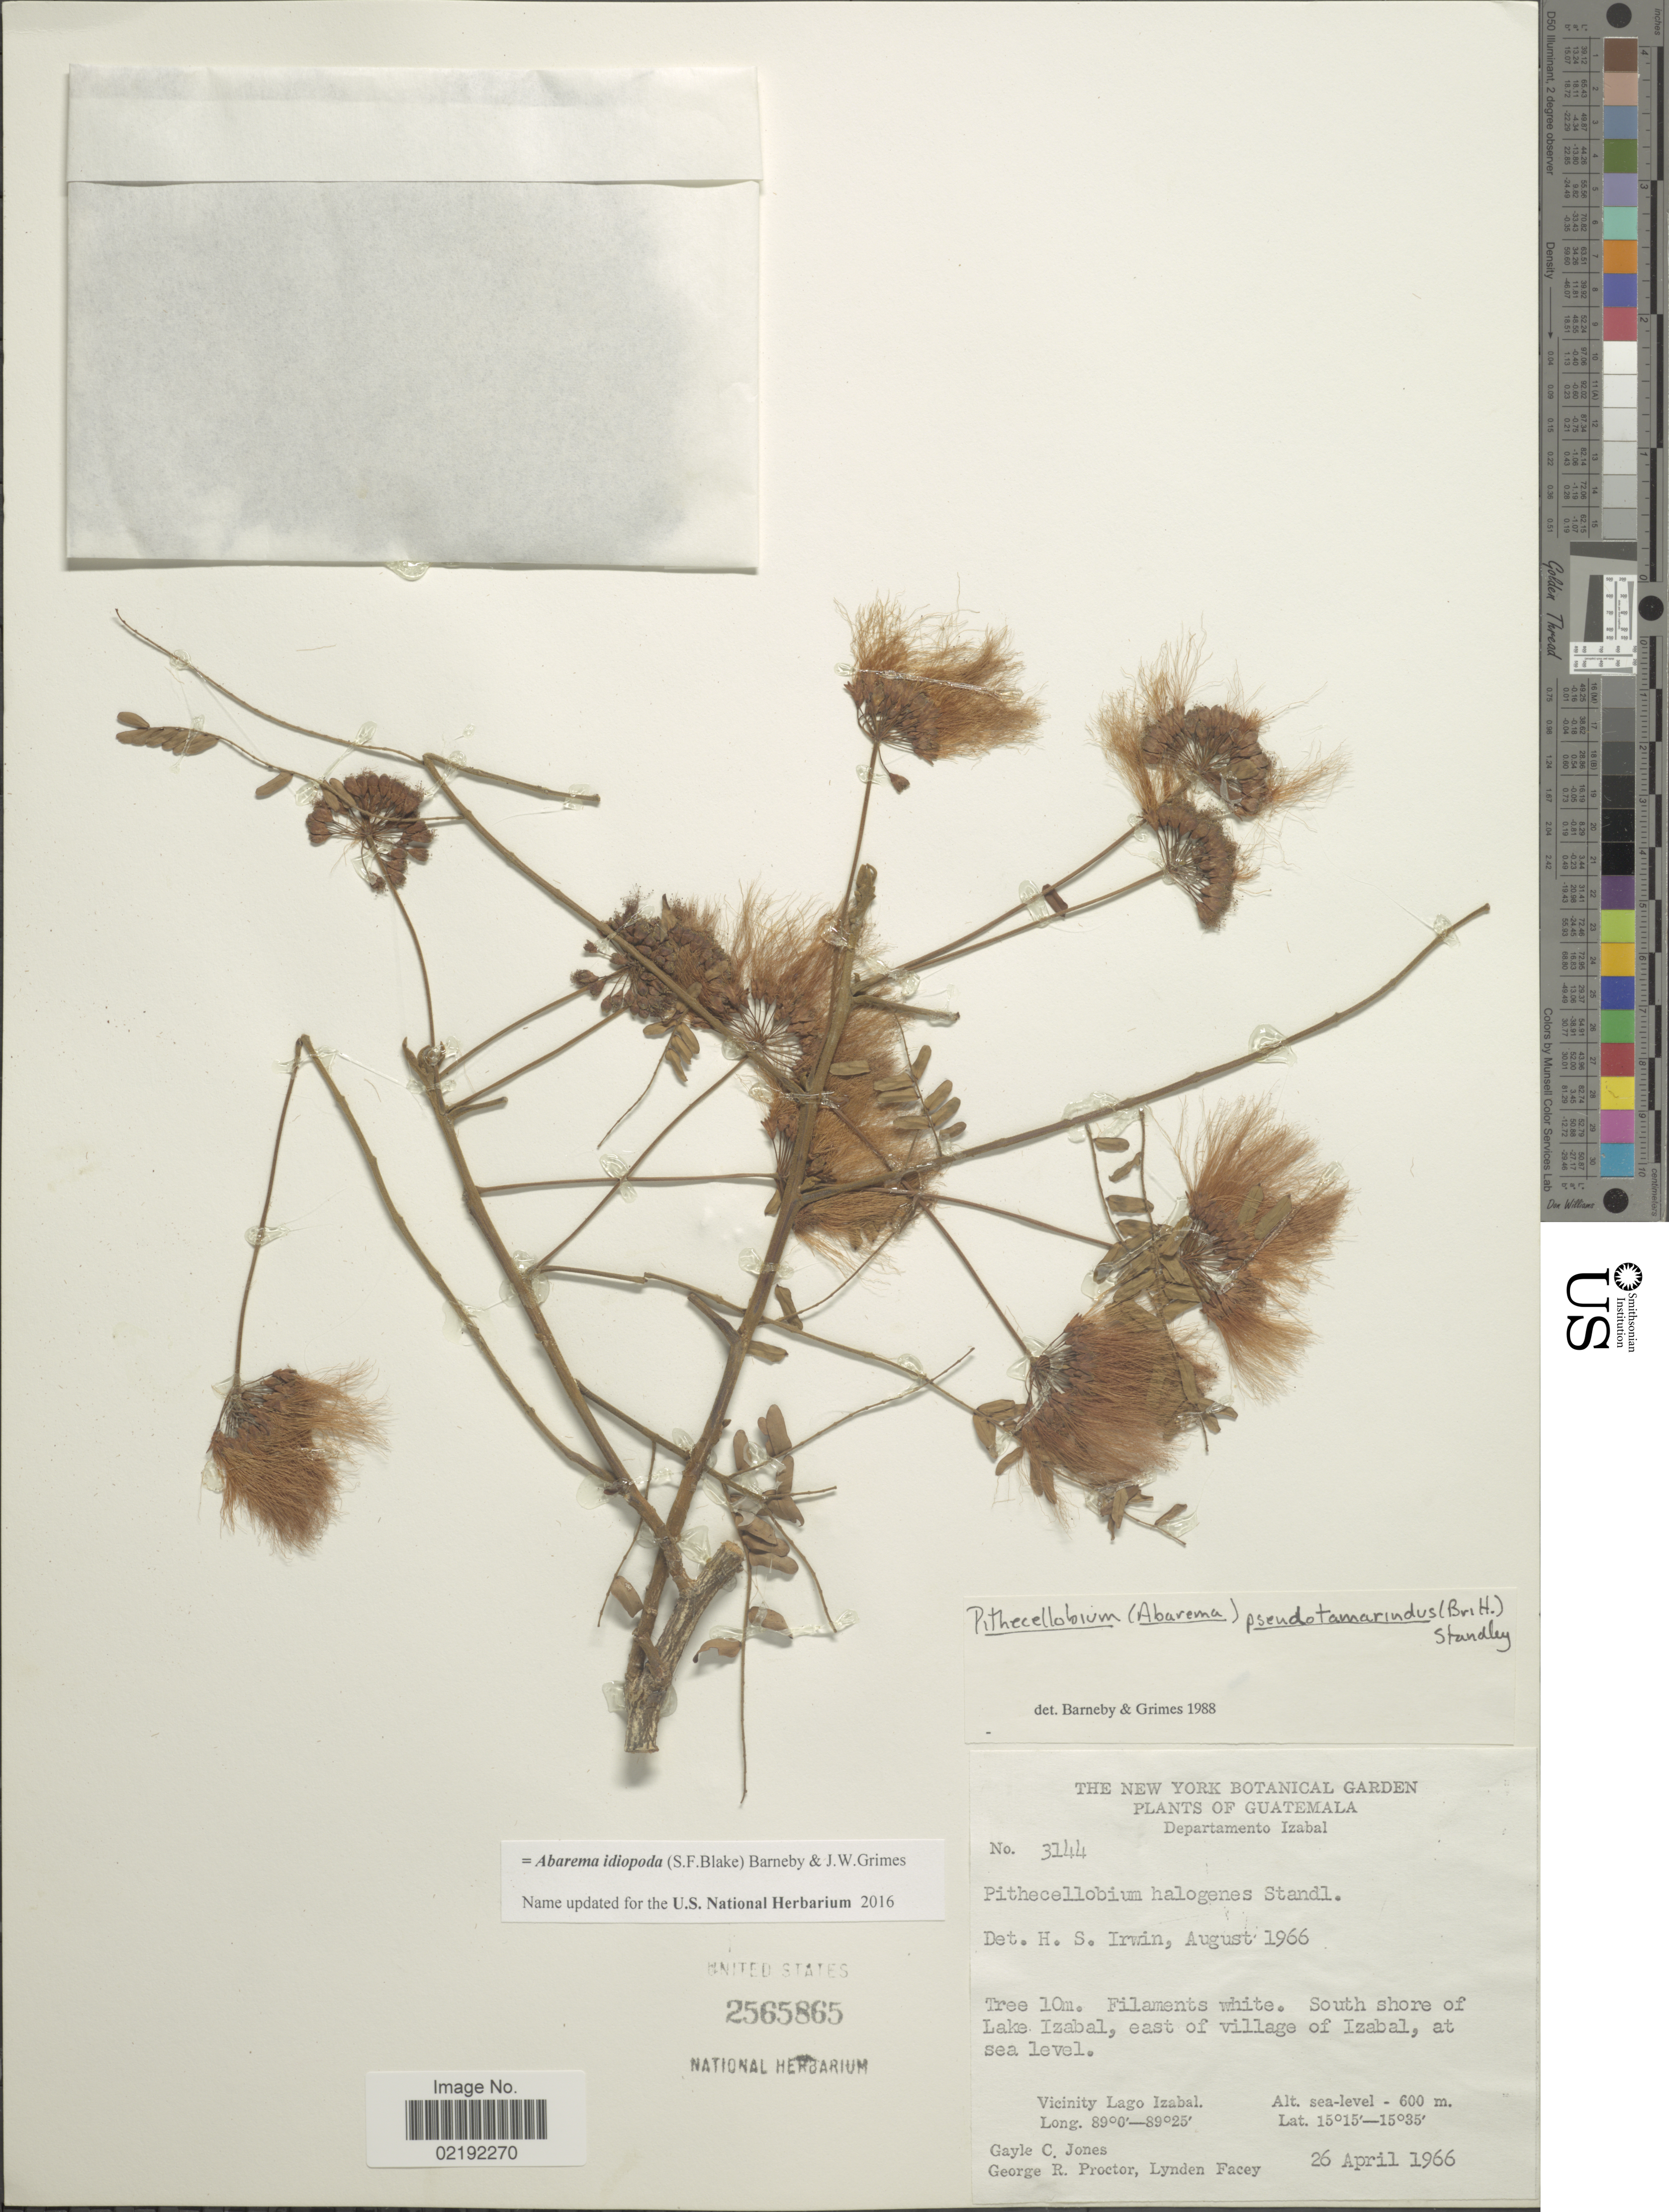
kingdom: Plantae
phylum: Tracheophyta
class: Magnoliopsida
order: Fabales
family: Fabaceae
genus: Abarema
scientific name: Abarema idiopoda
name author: (S.F. Blake) Barneby & J.W. Grimes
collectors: G. C. Jones, G. Proctor & L. Facey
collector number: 3144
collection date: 1966-04-26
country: Guatemala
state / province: Izabal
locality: South shore of Lake Izabal, east of village of Izabal, Vicinity of Lago Izabal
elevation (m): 600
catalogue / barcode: US 2565865